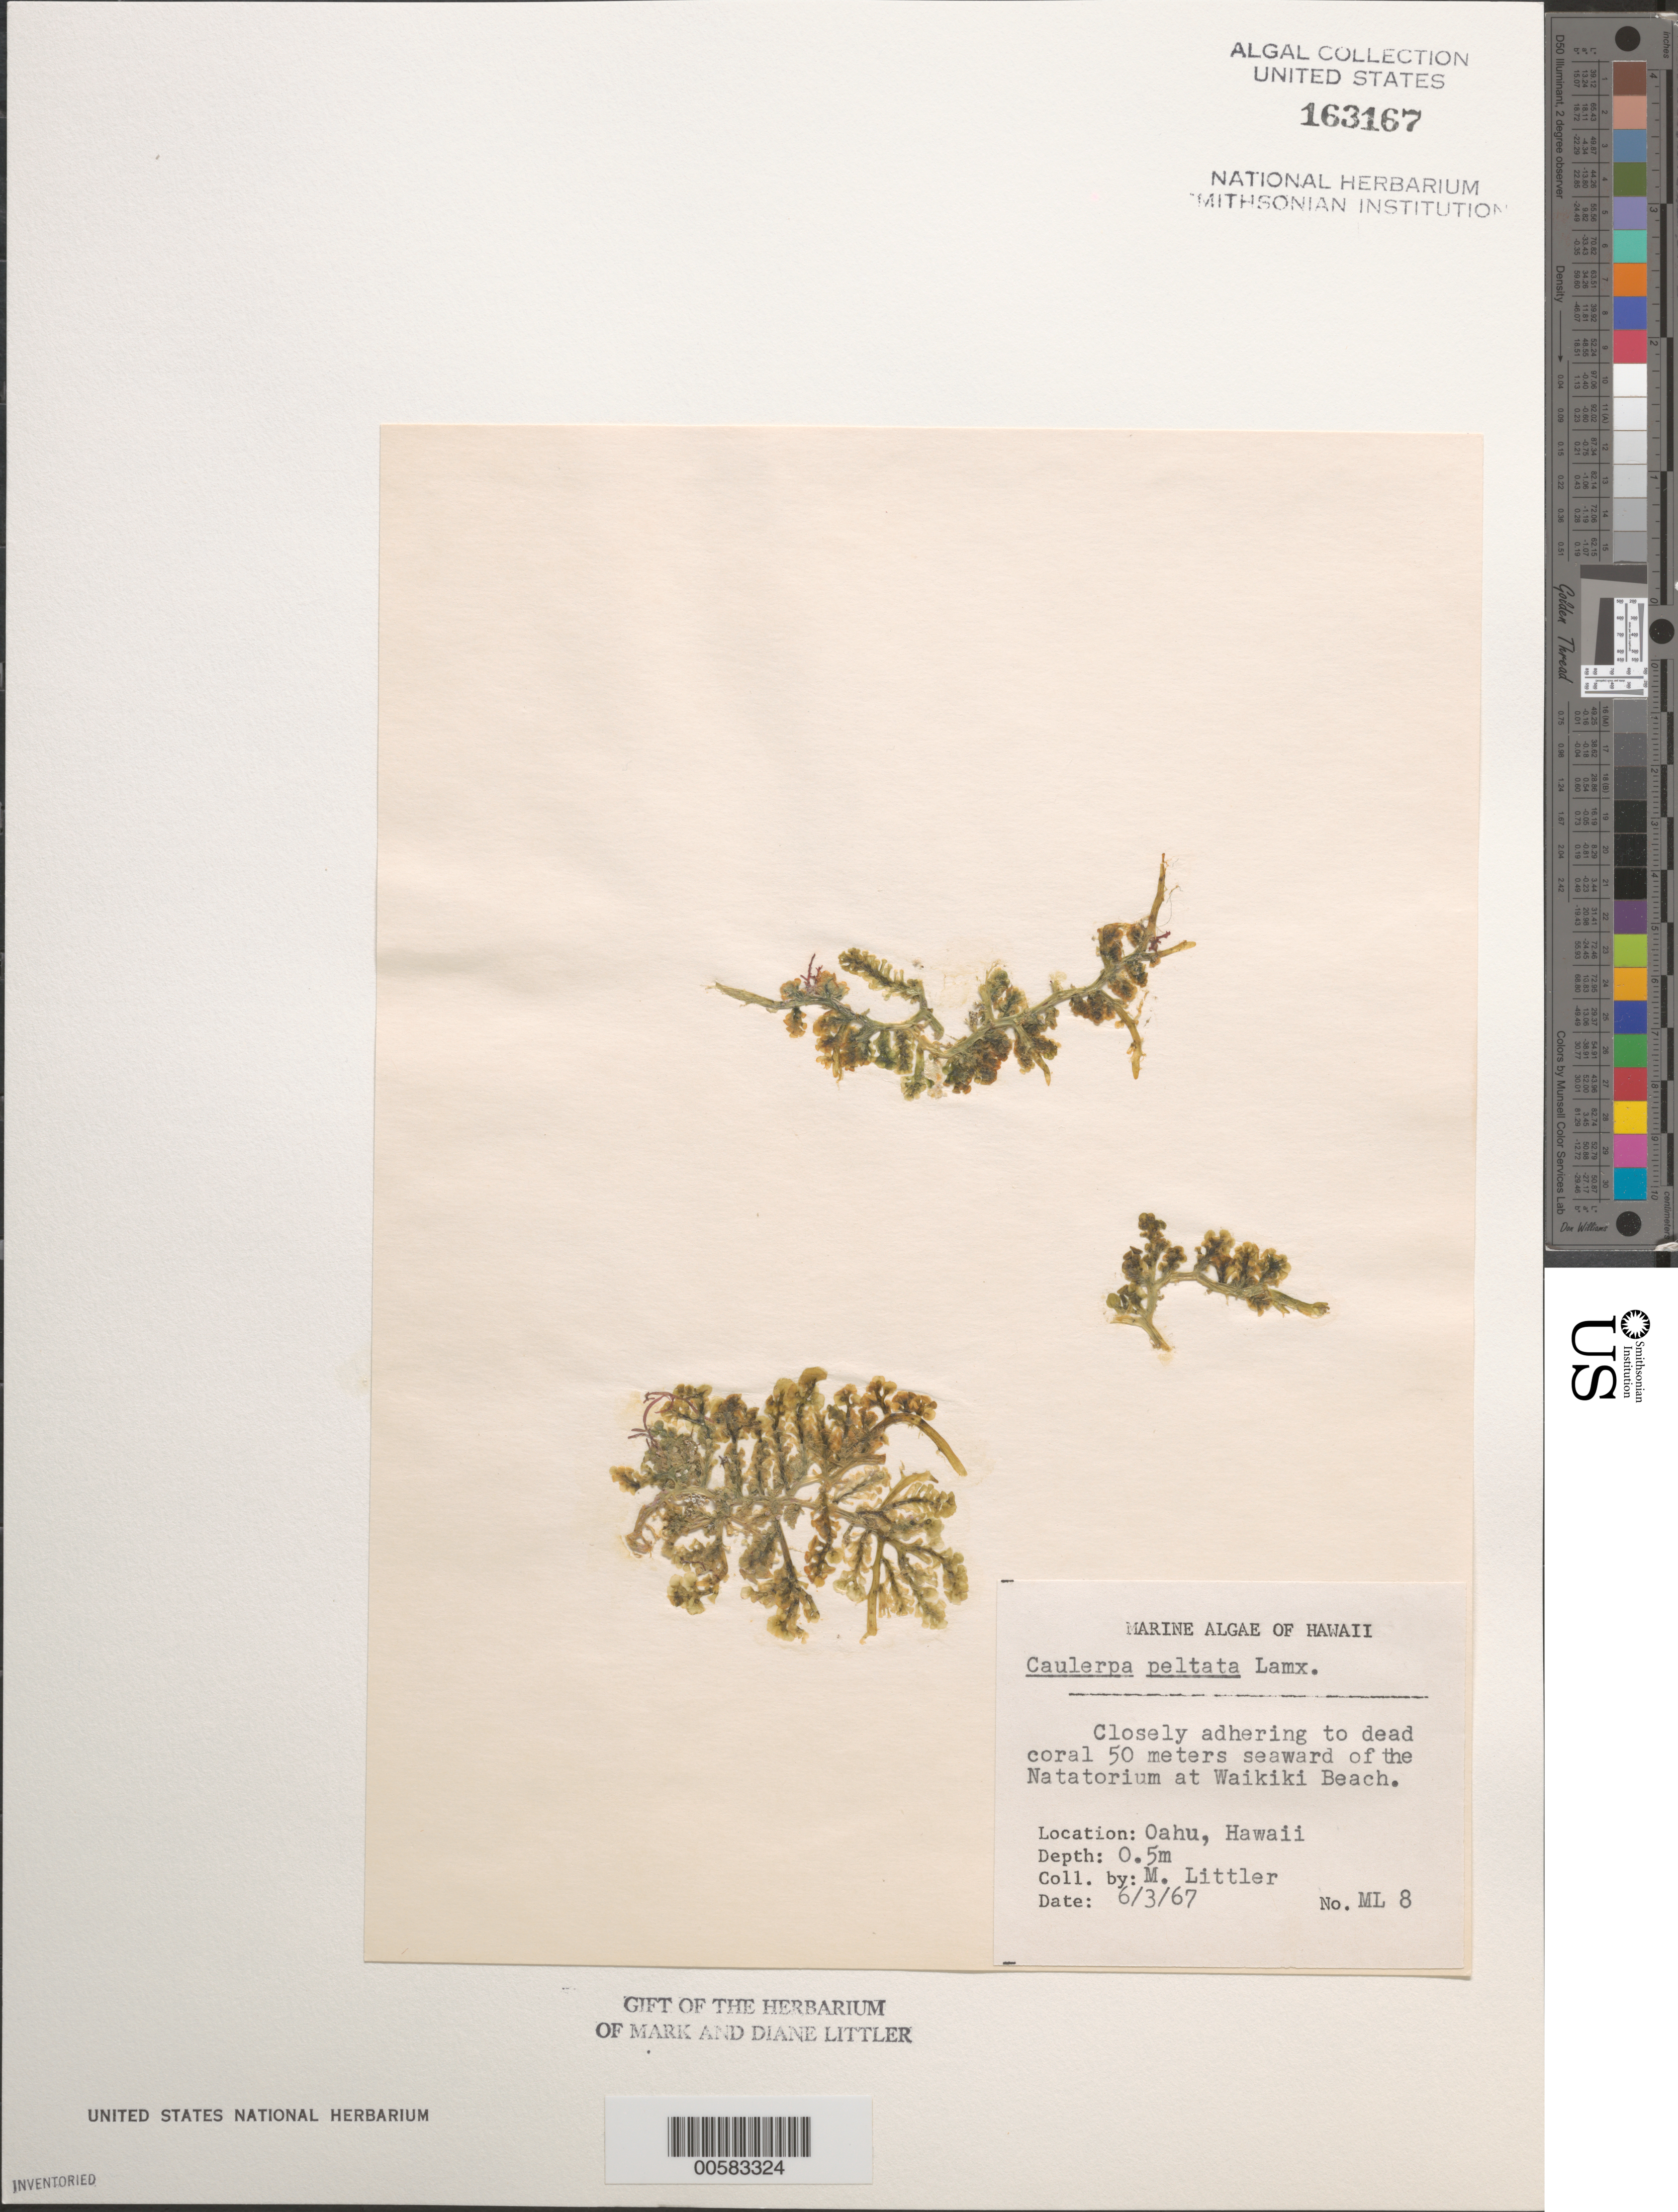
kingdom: Plantae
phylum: Chlorophyta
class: Ulvophyceae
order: Ulvales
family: Ulvaceae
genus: Ulva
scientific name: Ulva linza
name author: L.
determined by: Algae name updating Project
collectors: M. M. Littler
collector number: ML 8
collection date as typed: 03 Jun 1967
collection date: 1967-06-03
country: United States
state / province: Hawaii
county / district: Honolulu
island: Oahu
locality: Waikiki Beach near Natatorium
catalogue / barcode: US 163167